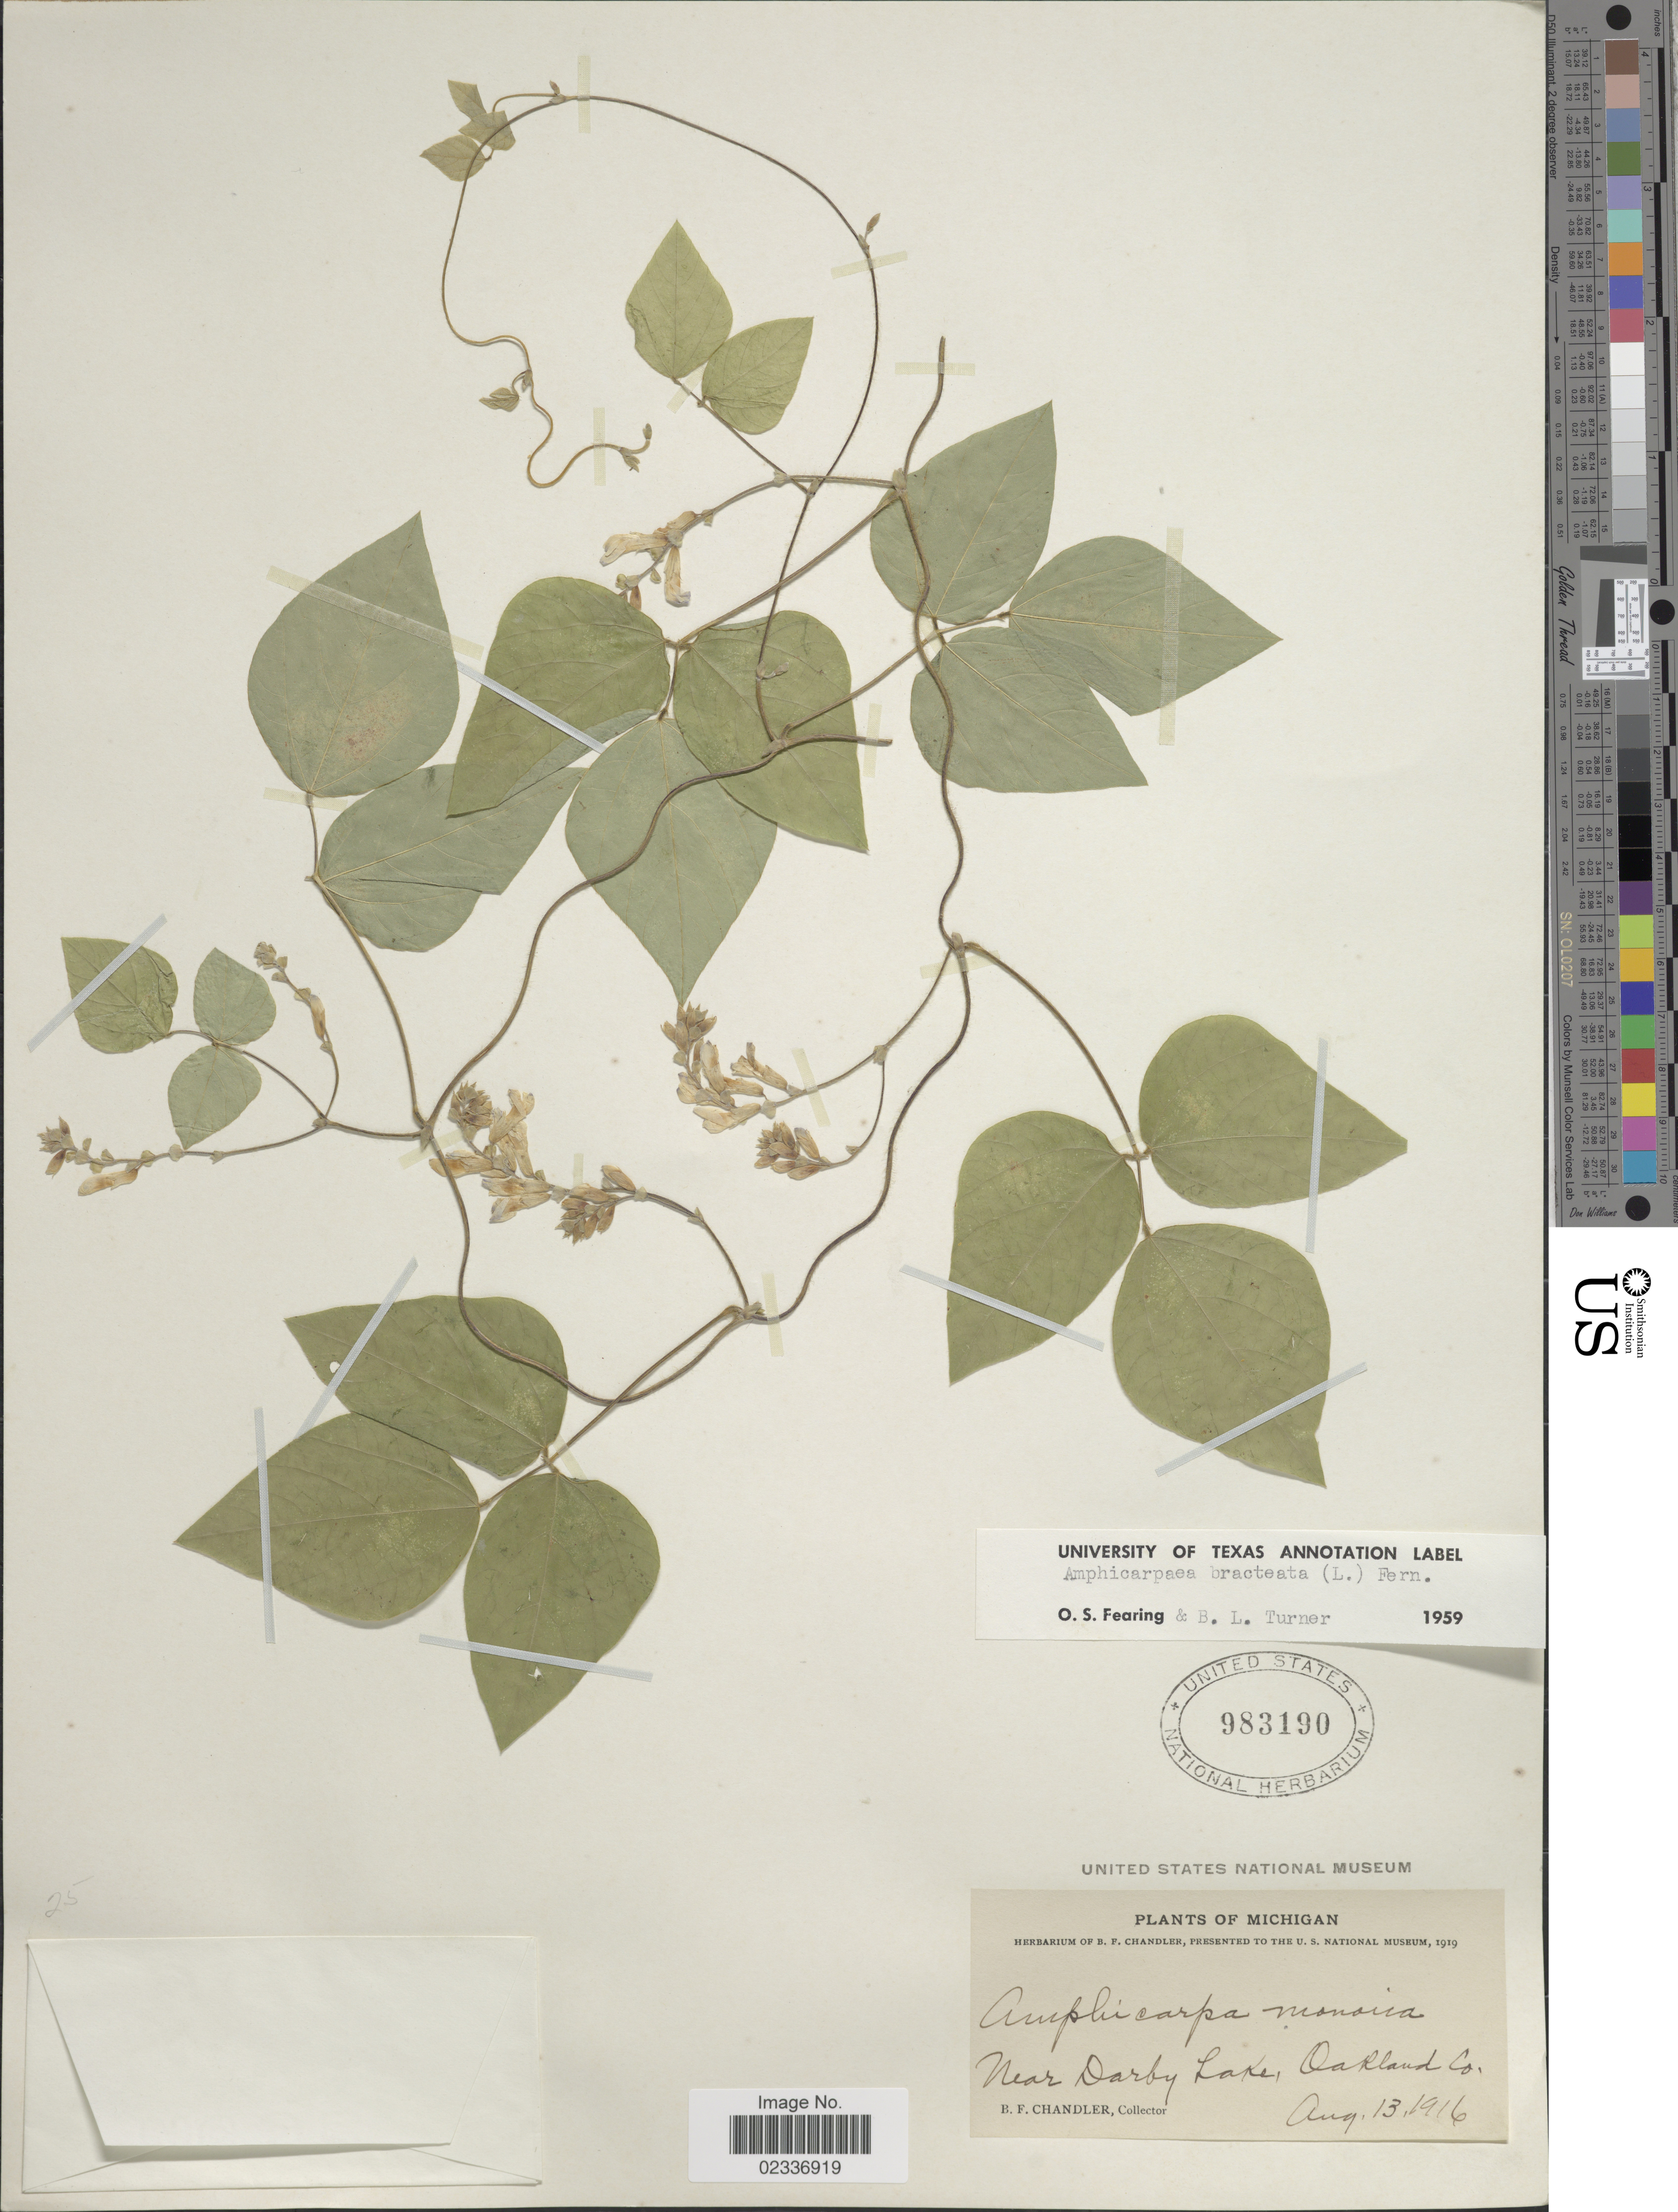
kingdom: Plantae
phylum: Tracheophyta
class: Magnoliopsida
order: Fabales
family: Fabaceae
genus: Amphicarpaea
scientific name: Amphicarpaea bracteata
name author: (L.) Fernald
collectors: B. F. Chandler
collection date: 1916-08-13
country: United States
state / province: Michigan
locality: Near Darby Lake, Oakland Co.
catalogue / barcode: US 983190